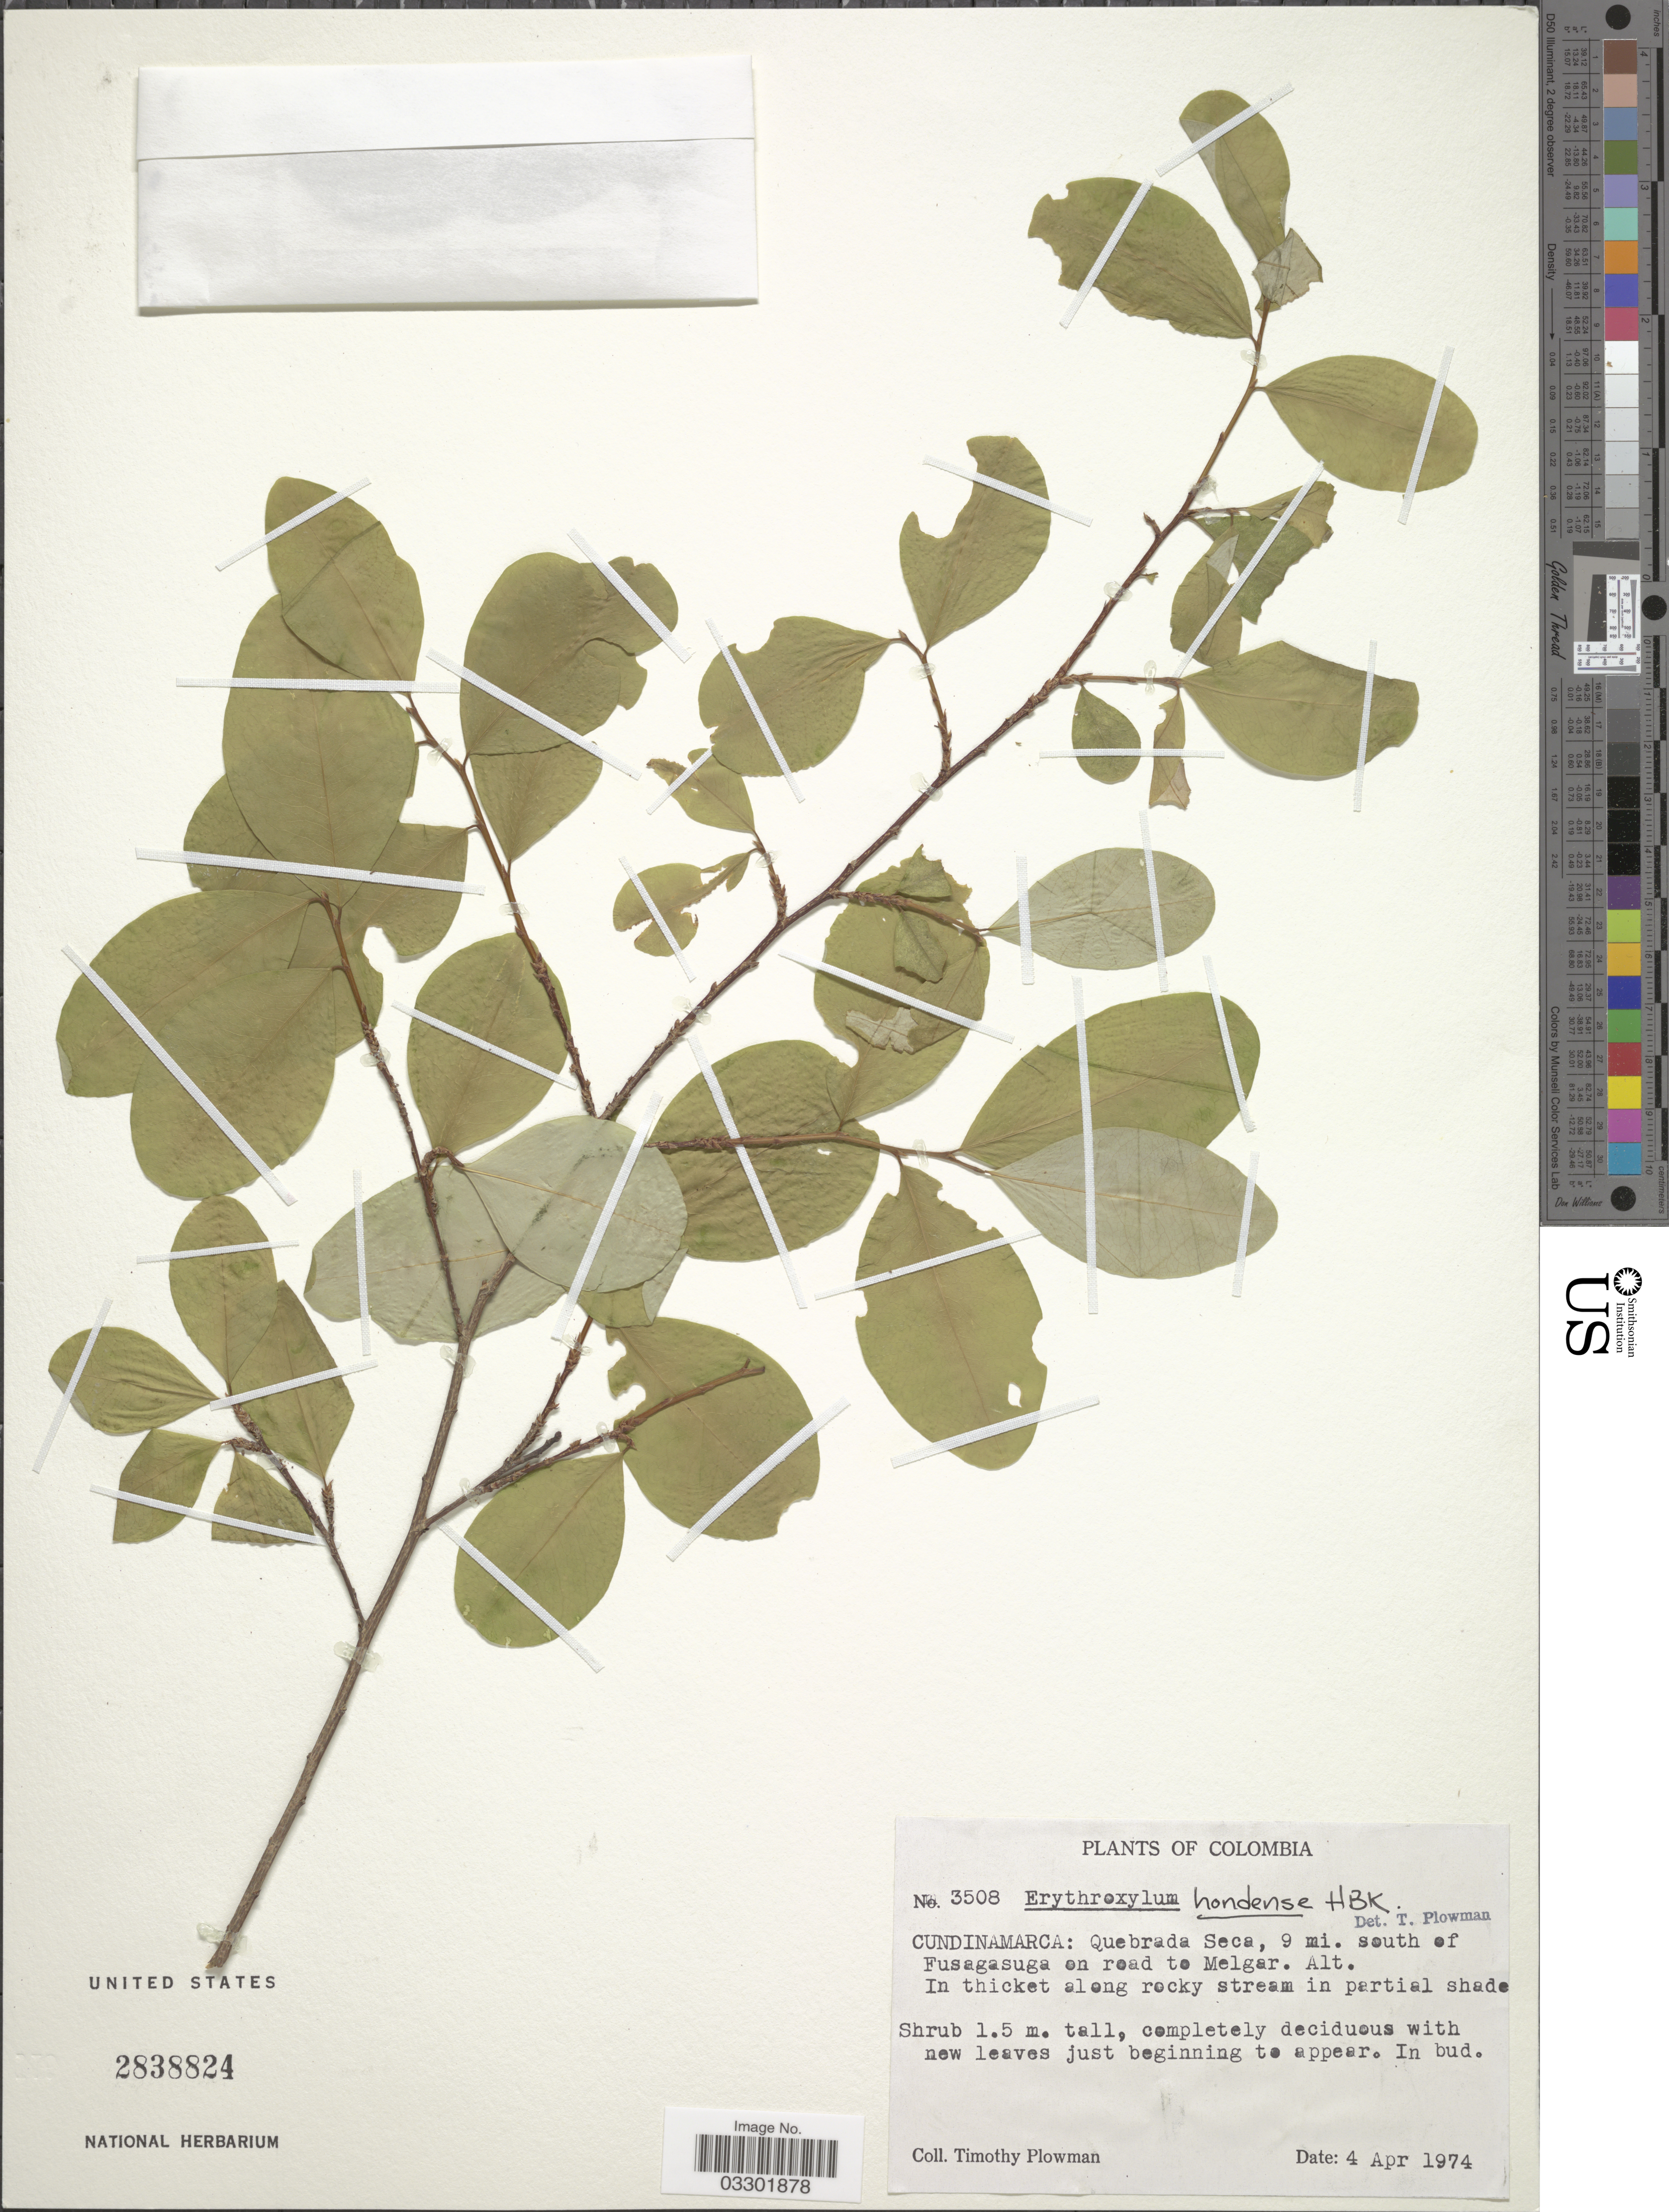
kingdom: Plantae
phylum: Tracheophyta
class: Magnoliopsida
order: Malpighiales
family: Erythroxylaceae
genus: Erythroxylum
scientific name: Erythroxylum hondense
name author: Kunth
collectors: T. Plowman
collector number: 3508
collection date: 1974-04-04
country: Colombia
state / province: Cundinamarca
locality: Quebrada Seca, 9 mi. south of Fusagasuga on road to Melgar.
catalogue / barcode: US 2838824